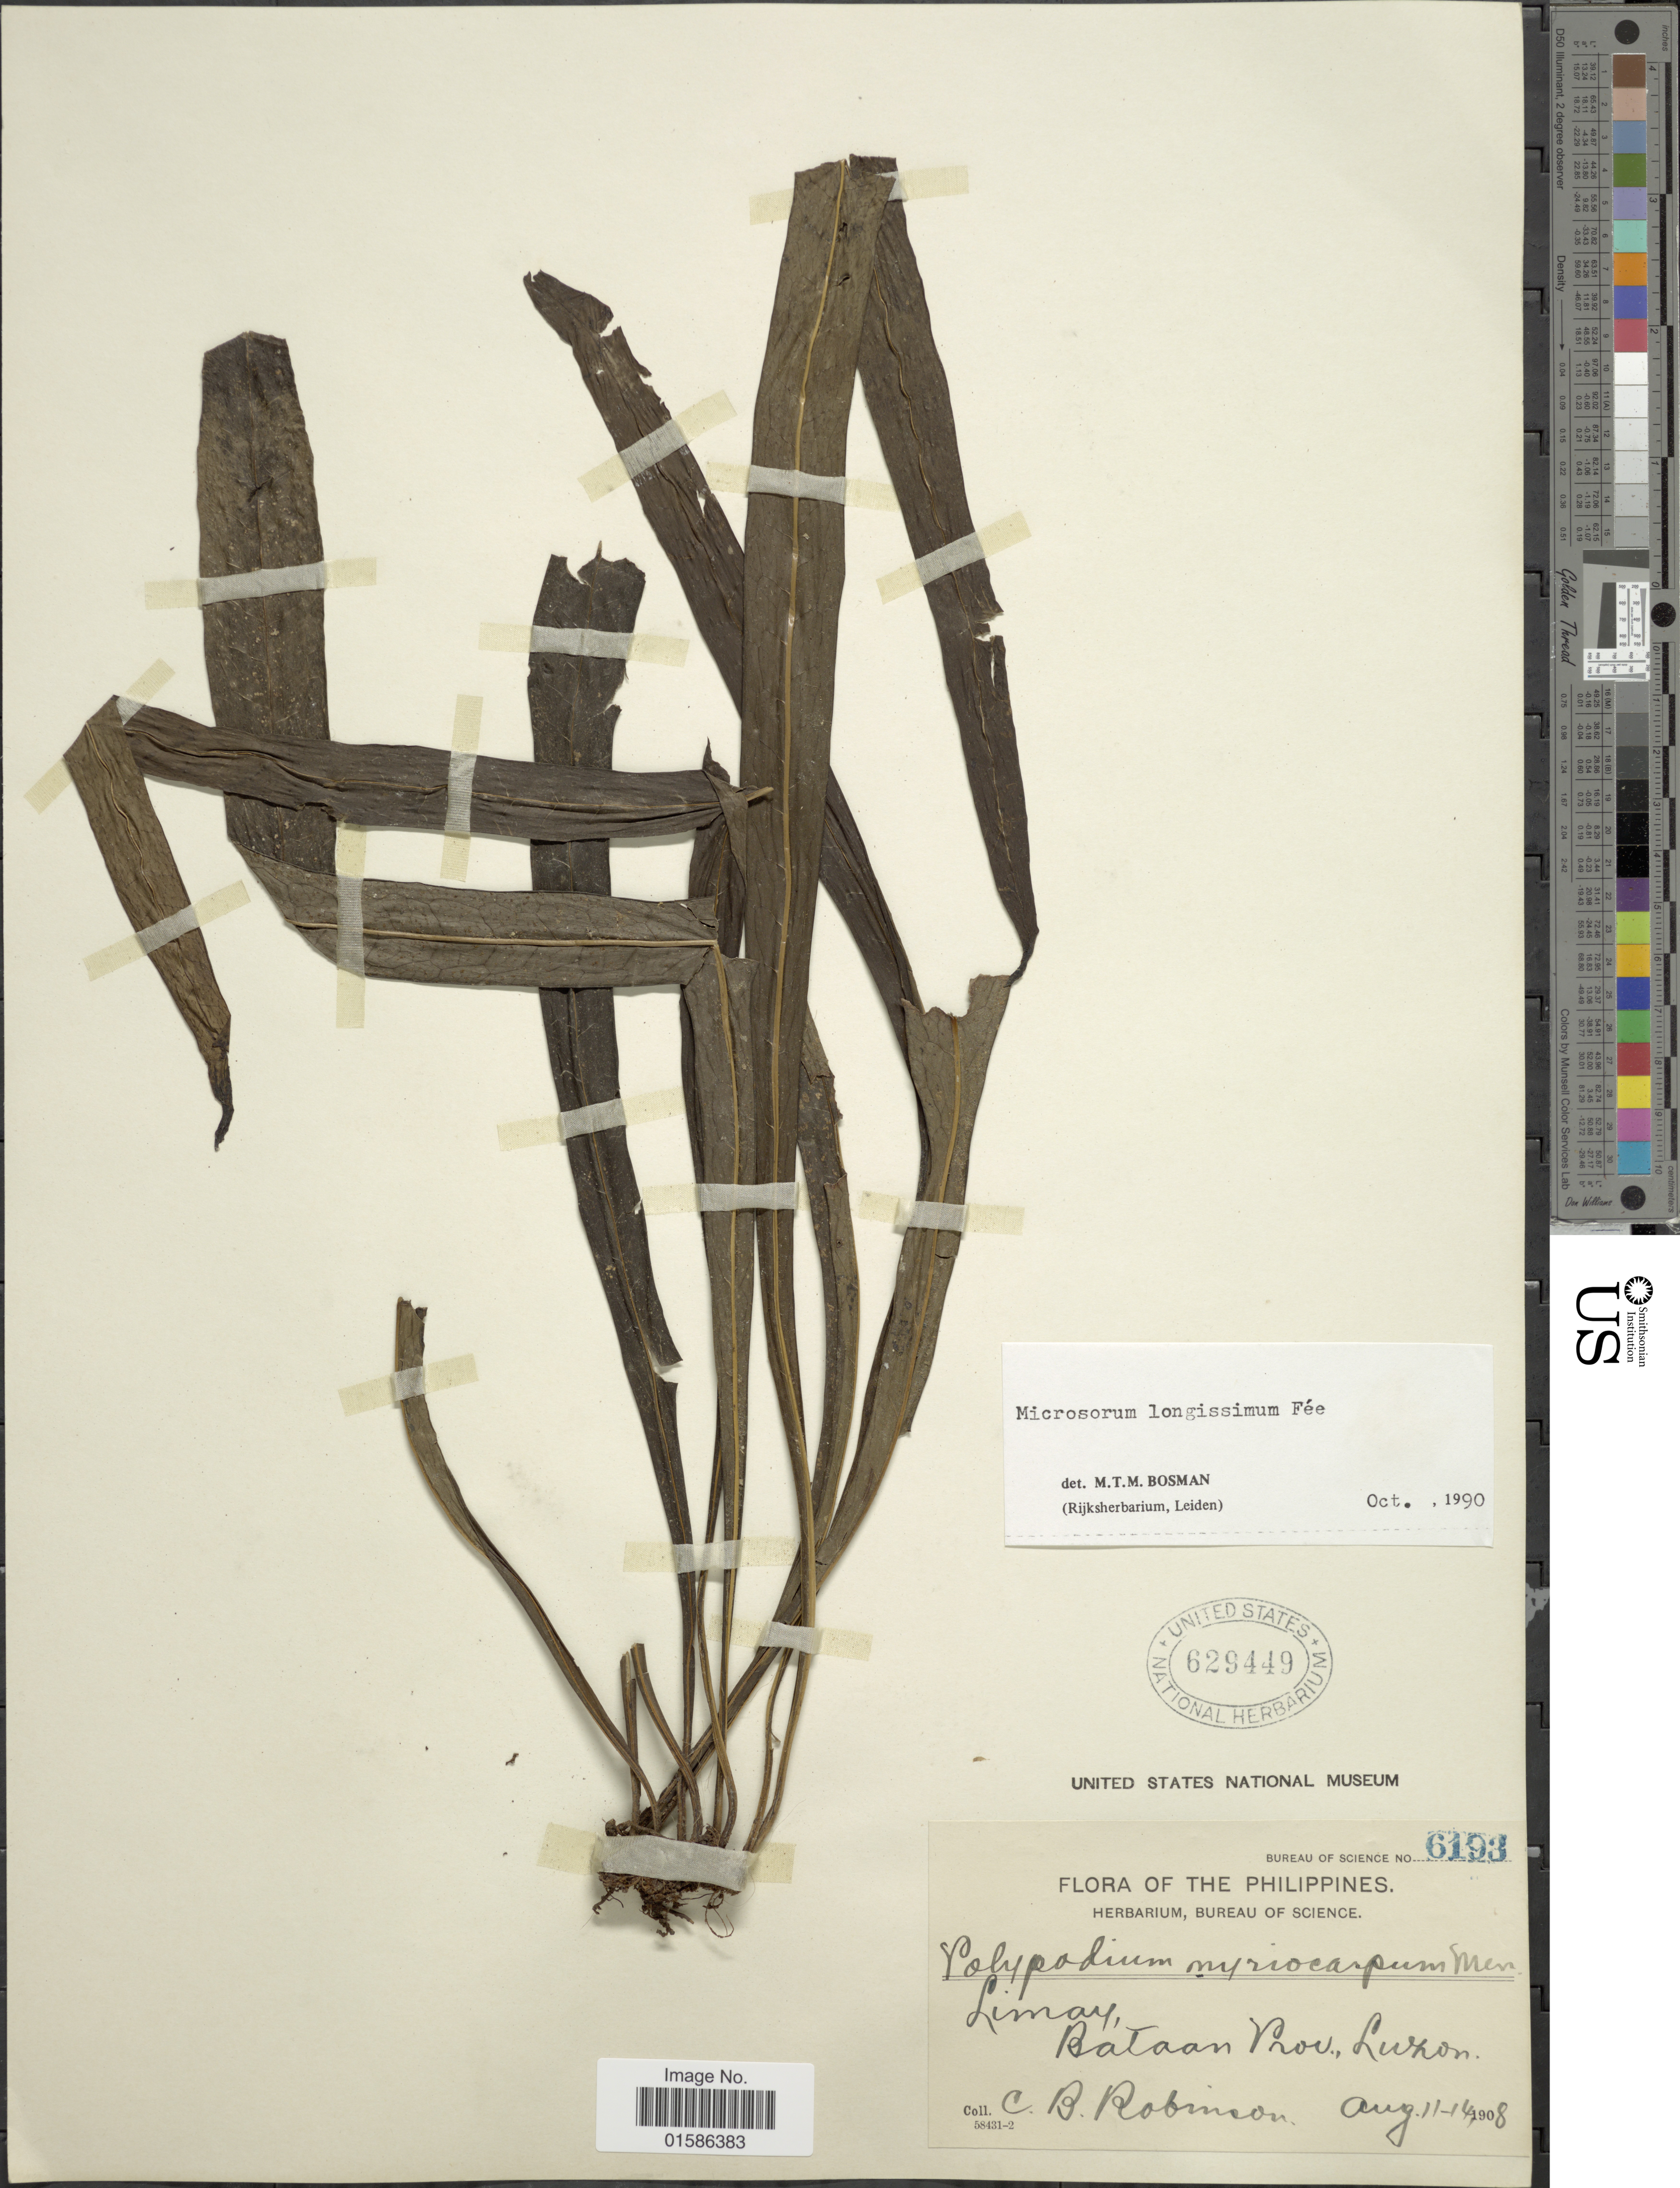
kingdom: Plantae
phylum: Tracheophyta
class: Polypodiopsida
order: Polypodiales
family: Polypodiaceae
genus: Microsorum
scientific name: Microsorum longissimum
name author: Fée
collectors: C. Robinson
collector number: Bureau of Science 6193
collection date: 1908-08-11/1908-08-14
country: Philippines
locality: Limay, Bataan Prov. Luzon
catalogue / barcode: US 629449